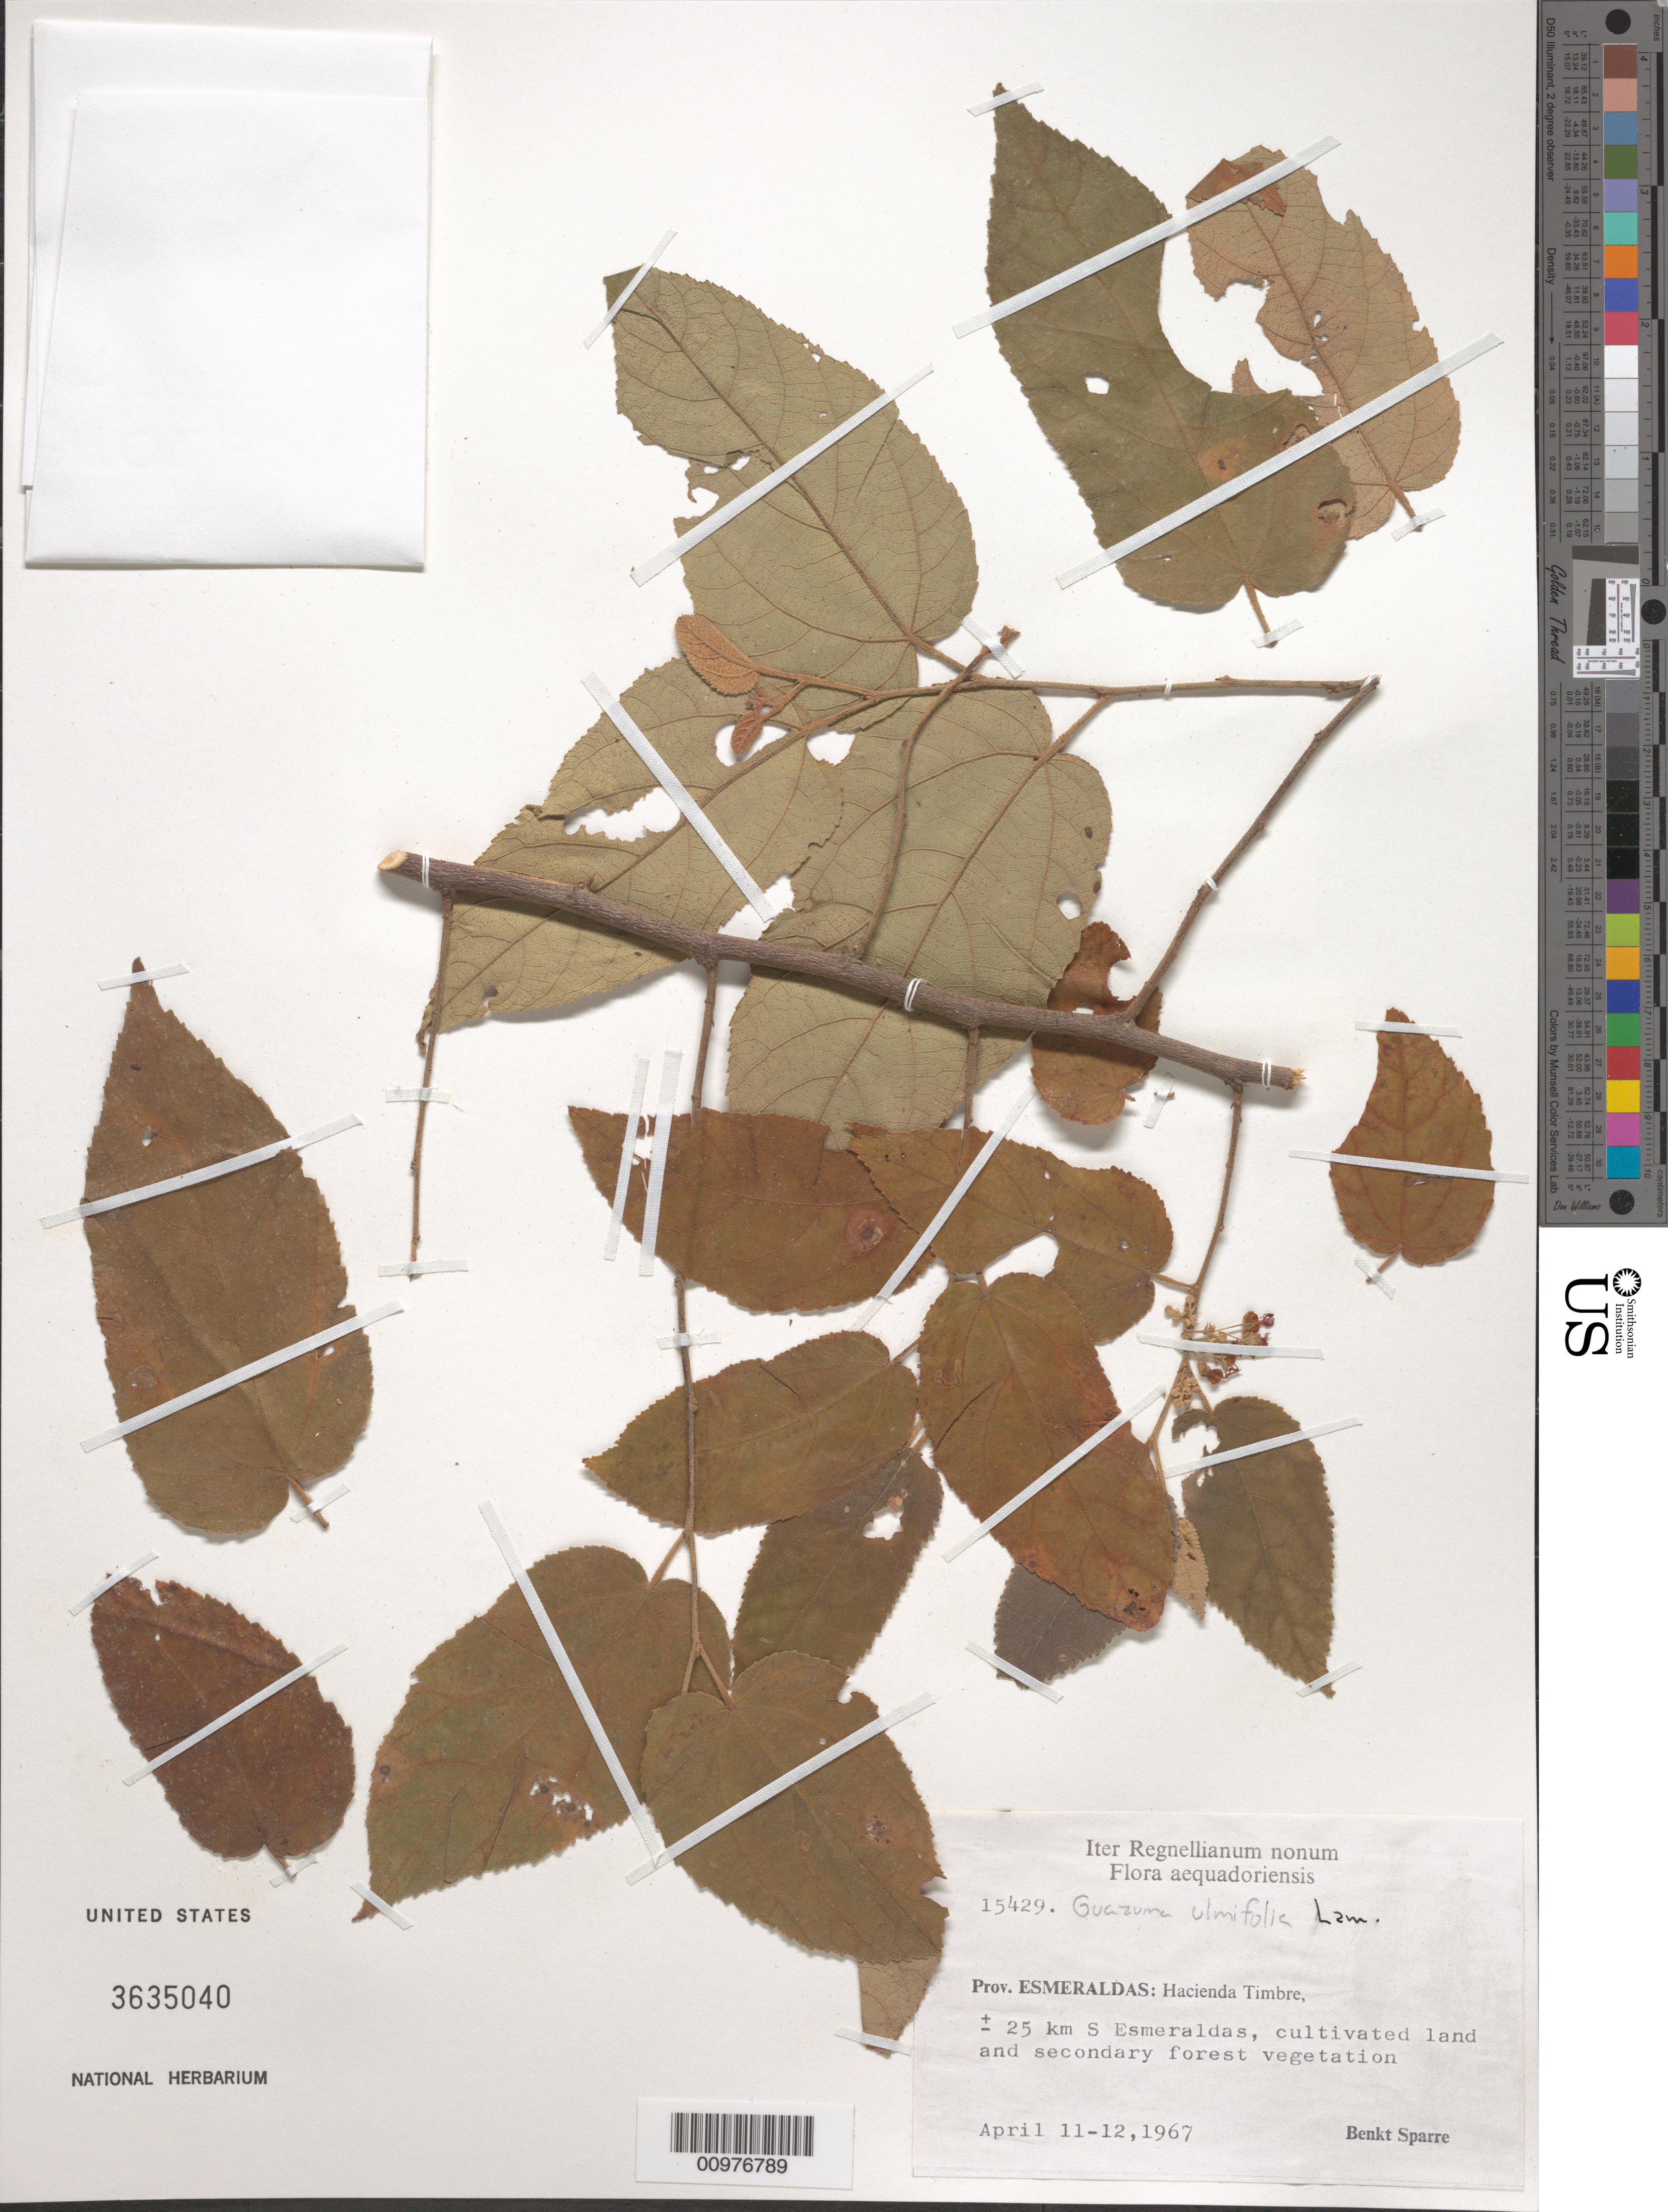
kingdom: Plantae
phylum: Tracheophyta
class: Magnoliopsida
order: Malvales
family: Malvaceae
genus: Guazuma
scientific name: Guazuma ulmifolia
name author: Lam.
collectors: B. Sparre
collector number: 15429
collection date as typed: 11 Apr 1967 to 12 Apr 1967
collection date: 1967-04-11/1967-04-12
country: Ecuador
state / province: Esmeraldas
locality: Hacienda Timbre, +/- 25 km S Esmeraldas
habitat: cultivated land and secondary forest vegetation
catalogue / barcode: US 3635040